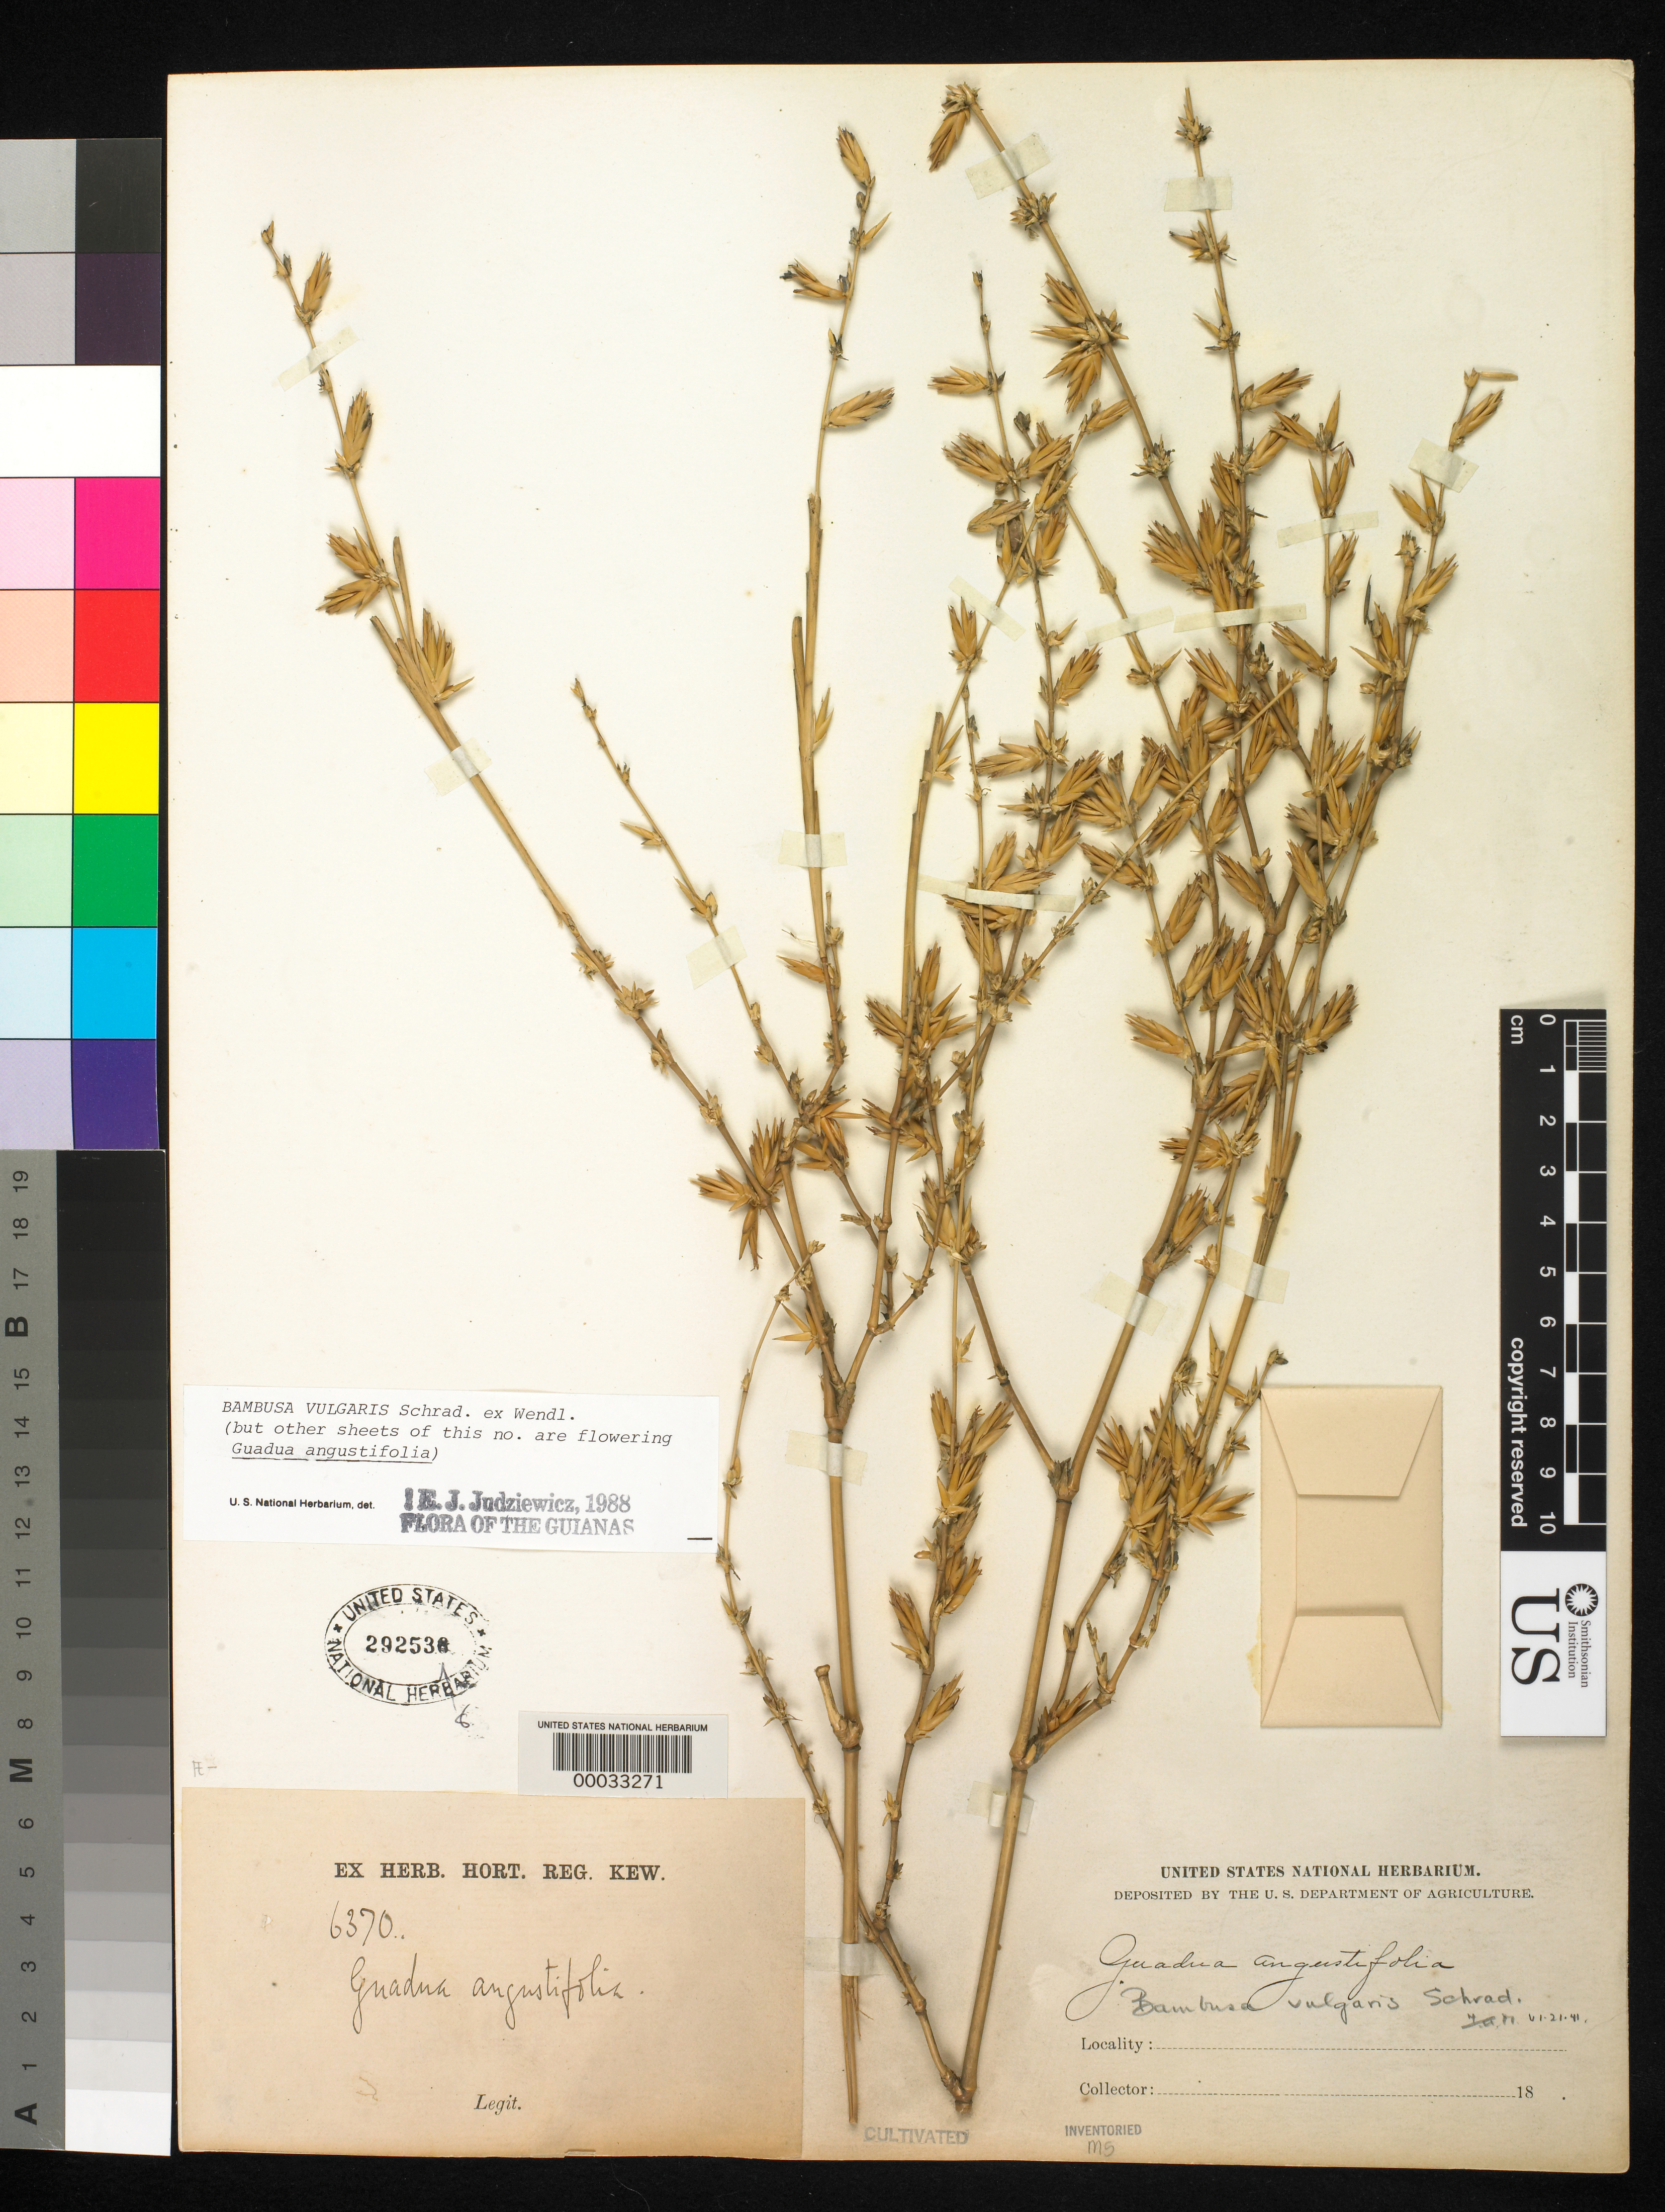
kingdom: Plantae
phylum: Tracheophyta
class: Liliopsida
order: Poales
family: Poaceae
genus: Bambusa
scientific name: Bambusa vulgaris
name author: Schrad. ex J.C. Wendl.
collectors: J. Rose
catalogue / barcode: US 292536